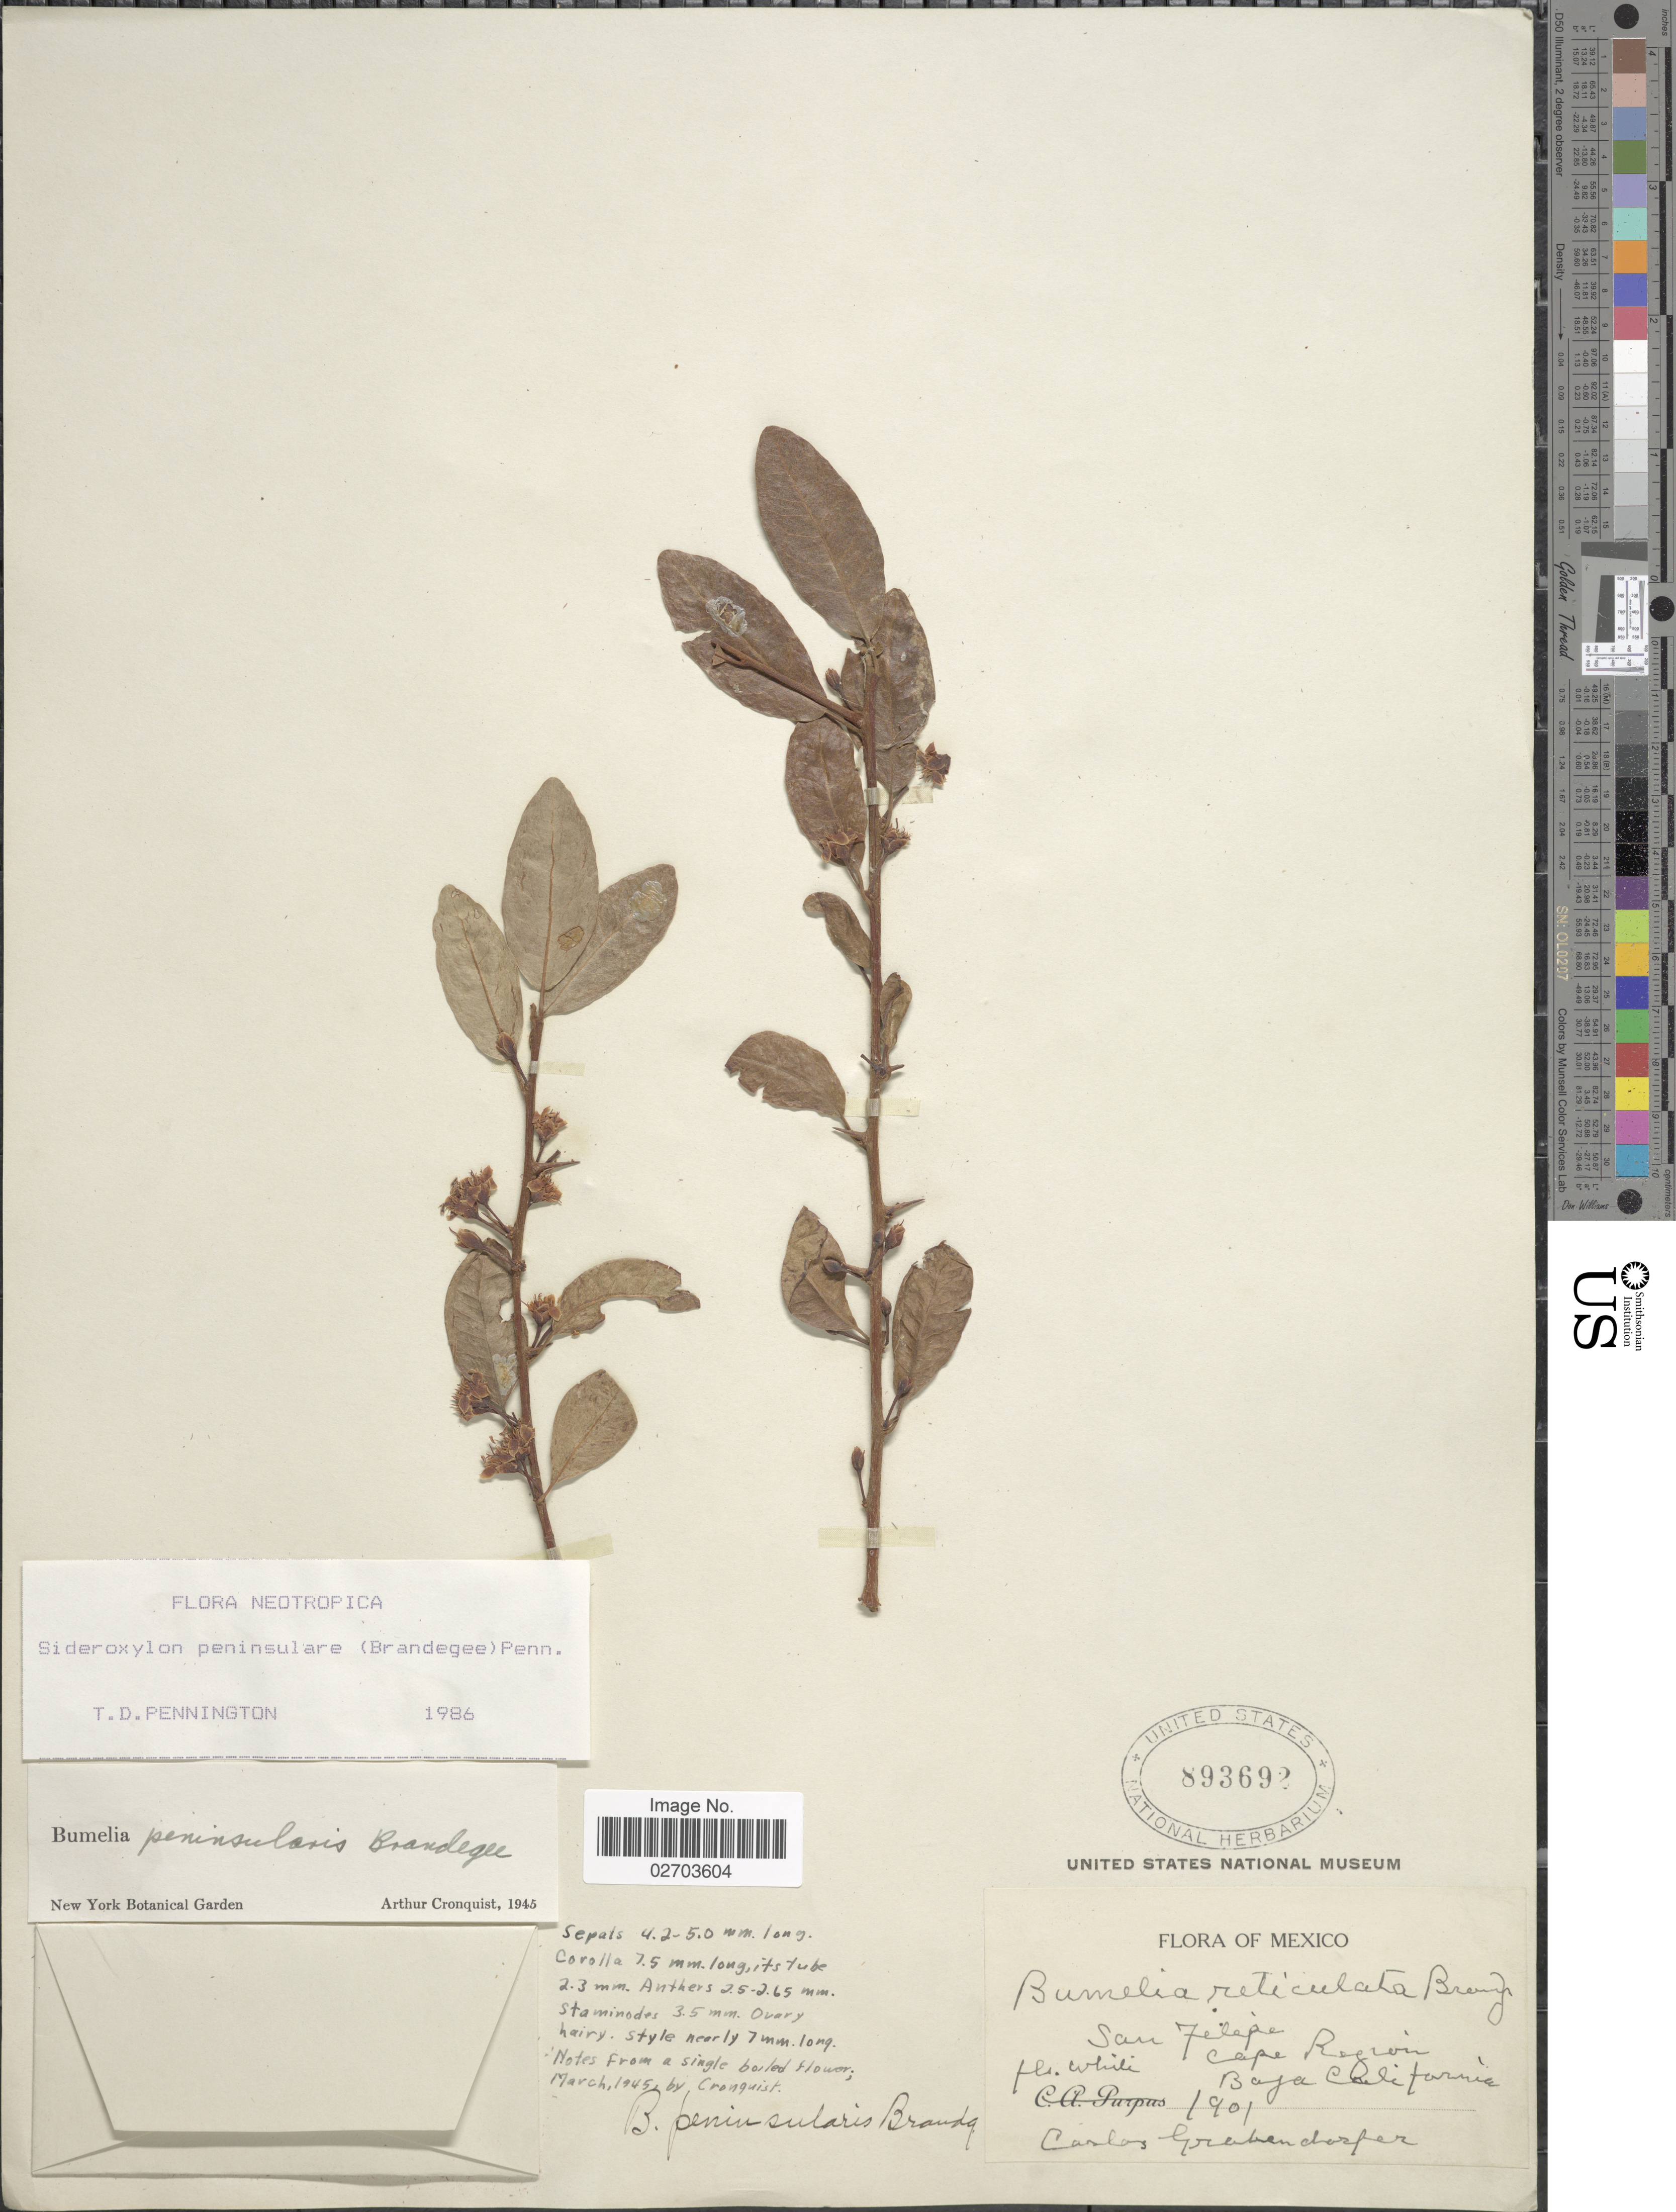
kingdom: Plantae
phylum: Tracheophyta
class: Magnoliopsida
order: Ericales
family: Sapotaceae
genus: Sideroxylon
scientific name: Sideroxylon peninsulare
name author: (Brandegee) T.D. Penn.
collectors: C. Grabendorfer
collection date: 1901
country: Mexico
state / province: Baja California Norte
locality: San Felipe, Cape Region.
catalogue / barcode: US 893692